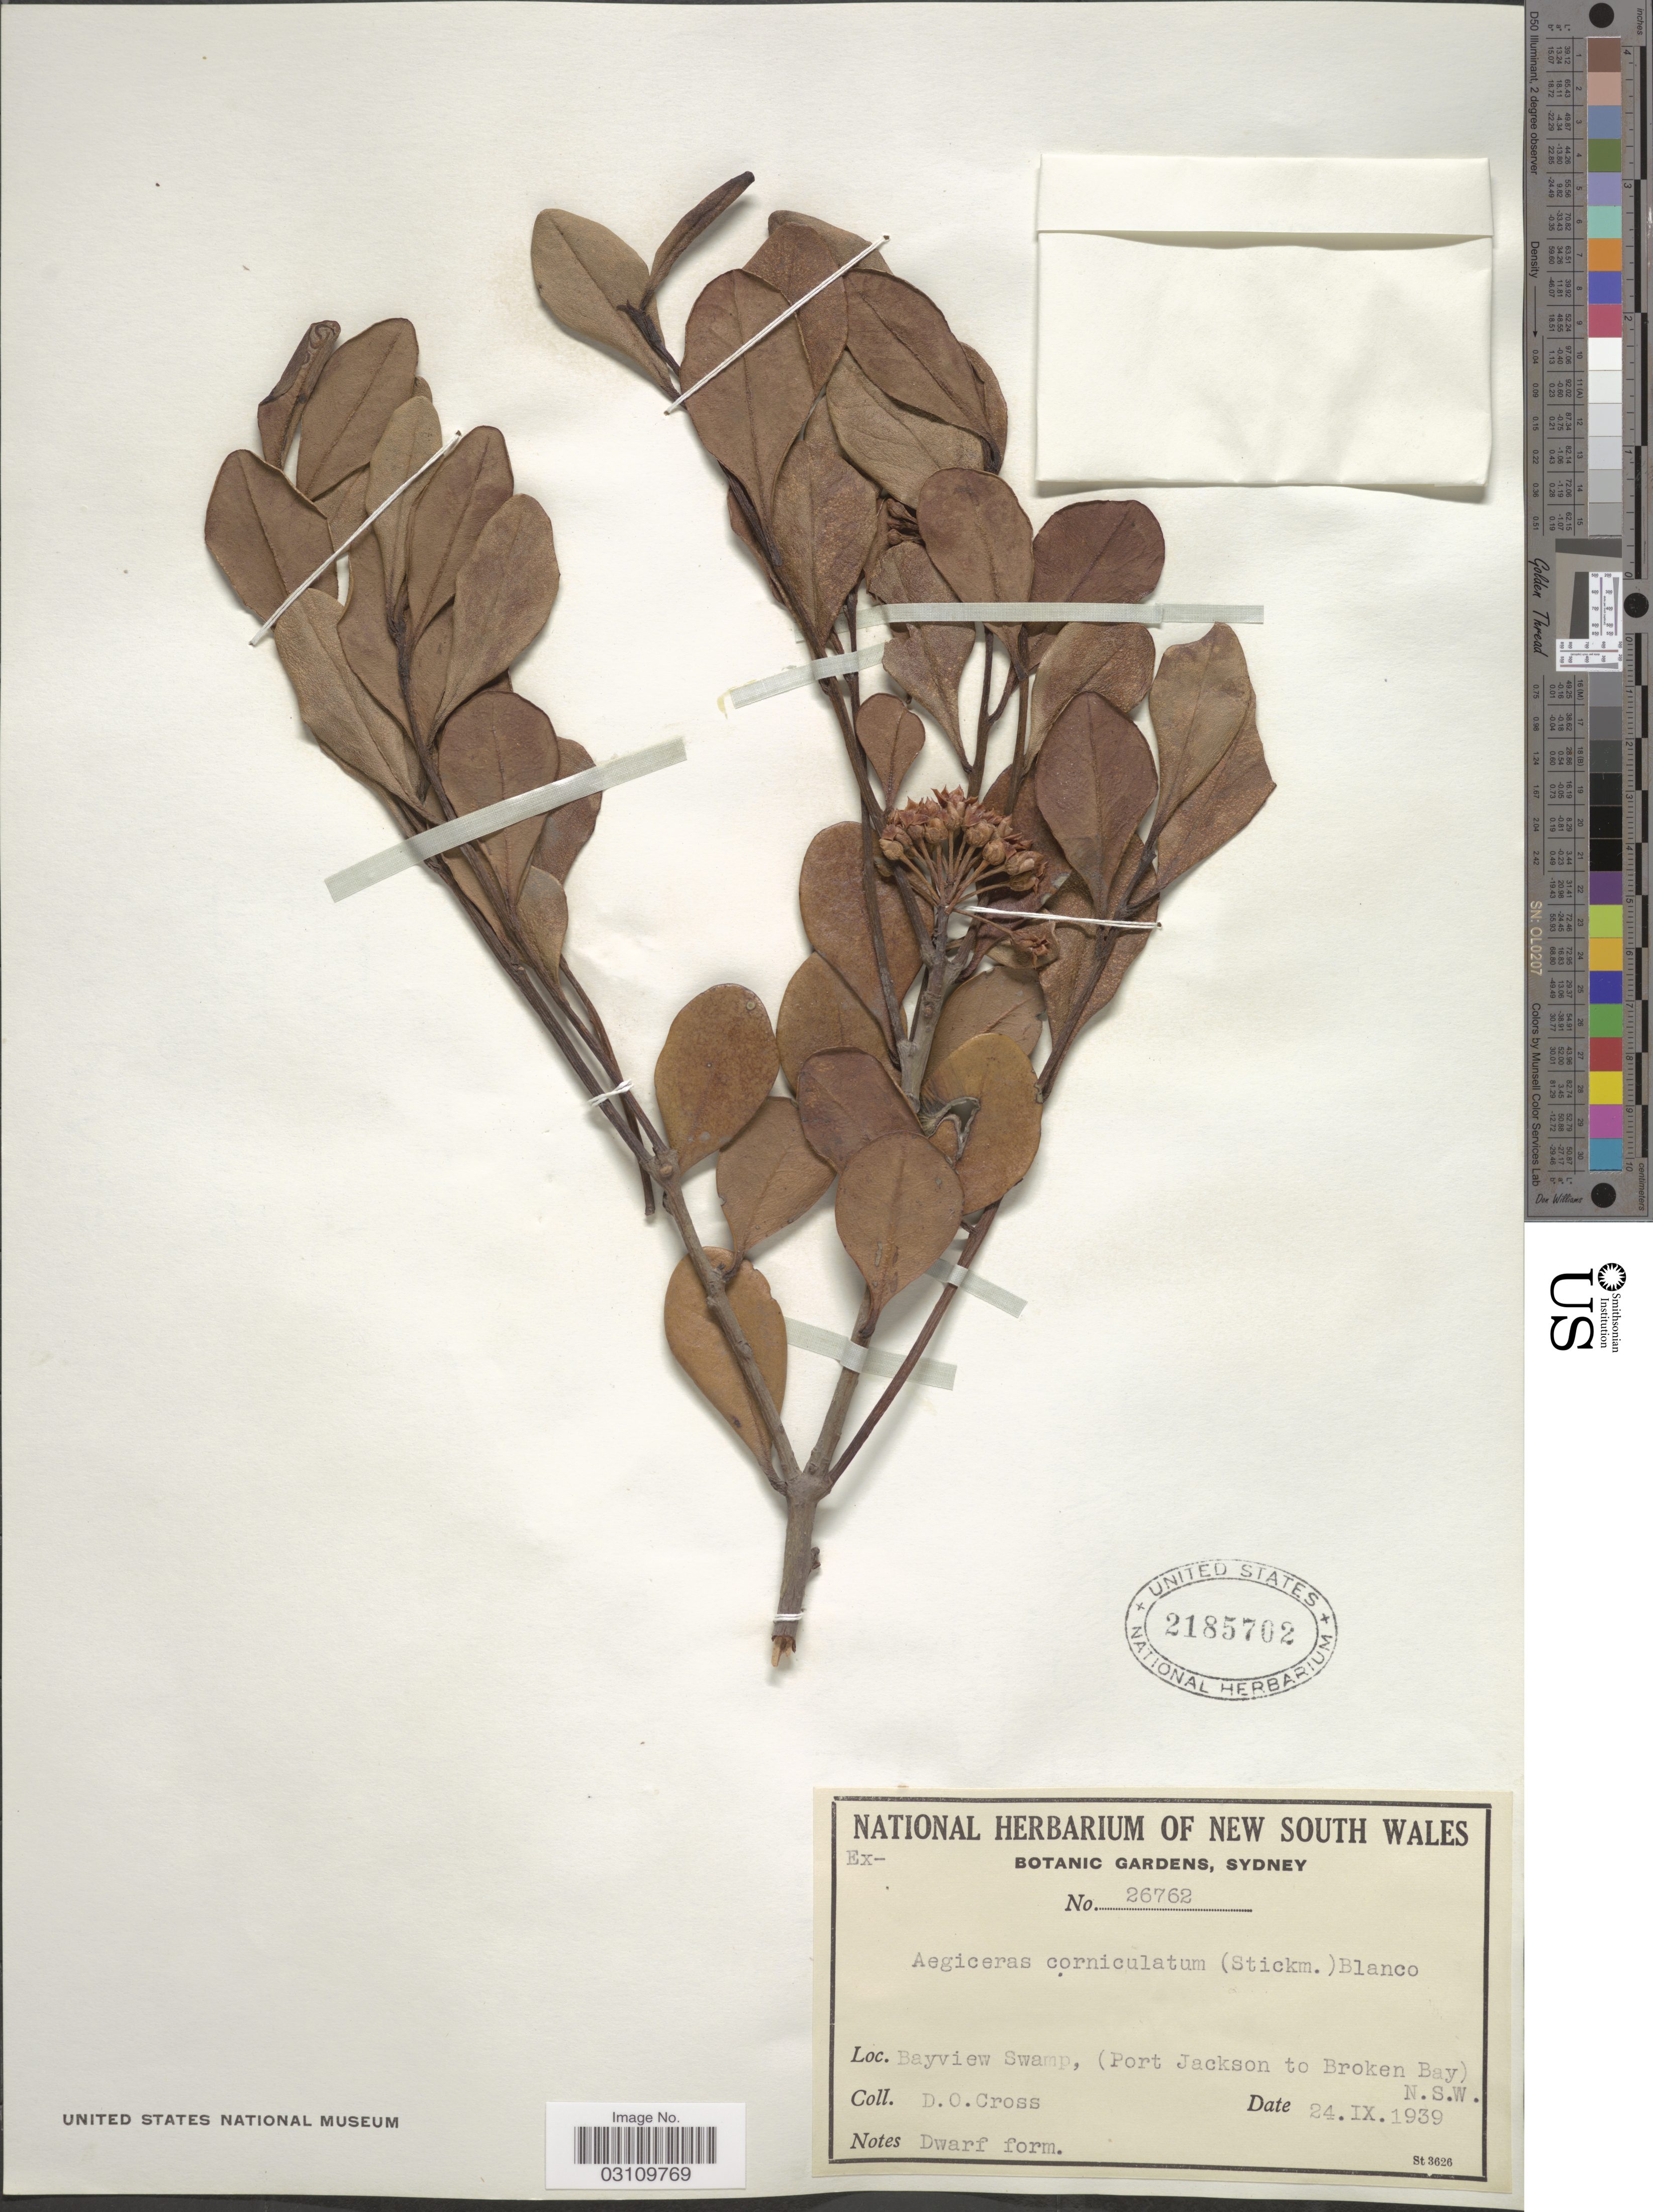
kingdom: Plantae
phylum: Tracheophyta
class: Magnoliopsida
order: Ericales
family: Primulaceae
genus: Aegiceras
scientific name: Aegiceras corniculatum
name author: (L.) Blanco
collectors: D. Cross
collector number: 26762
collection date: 1939-09-24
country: Australia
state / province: New South Wales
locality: Bayview Swamp, (Port Jackson to Broken Bay).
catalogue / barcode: US 2185702